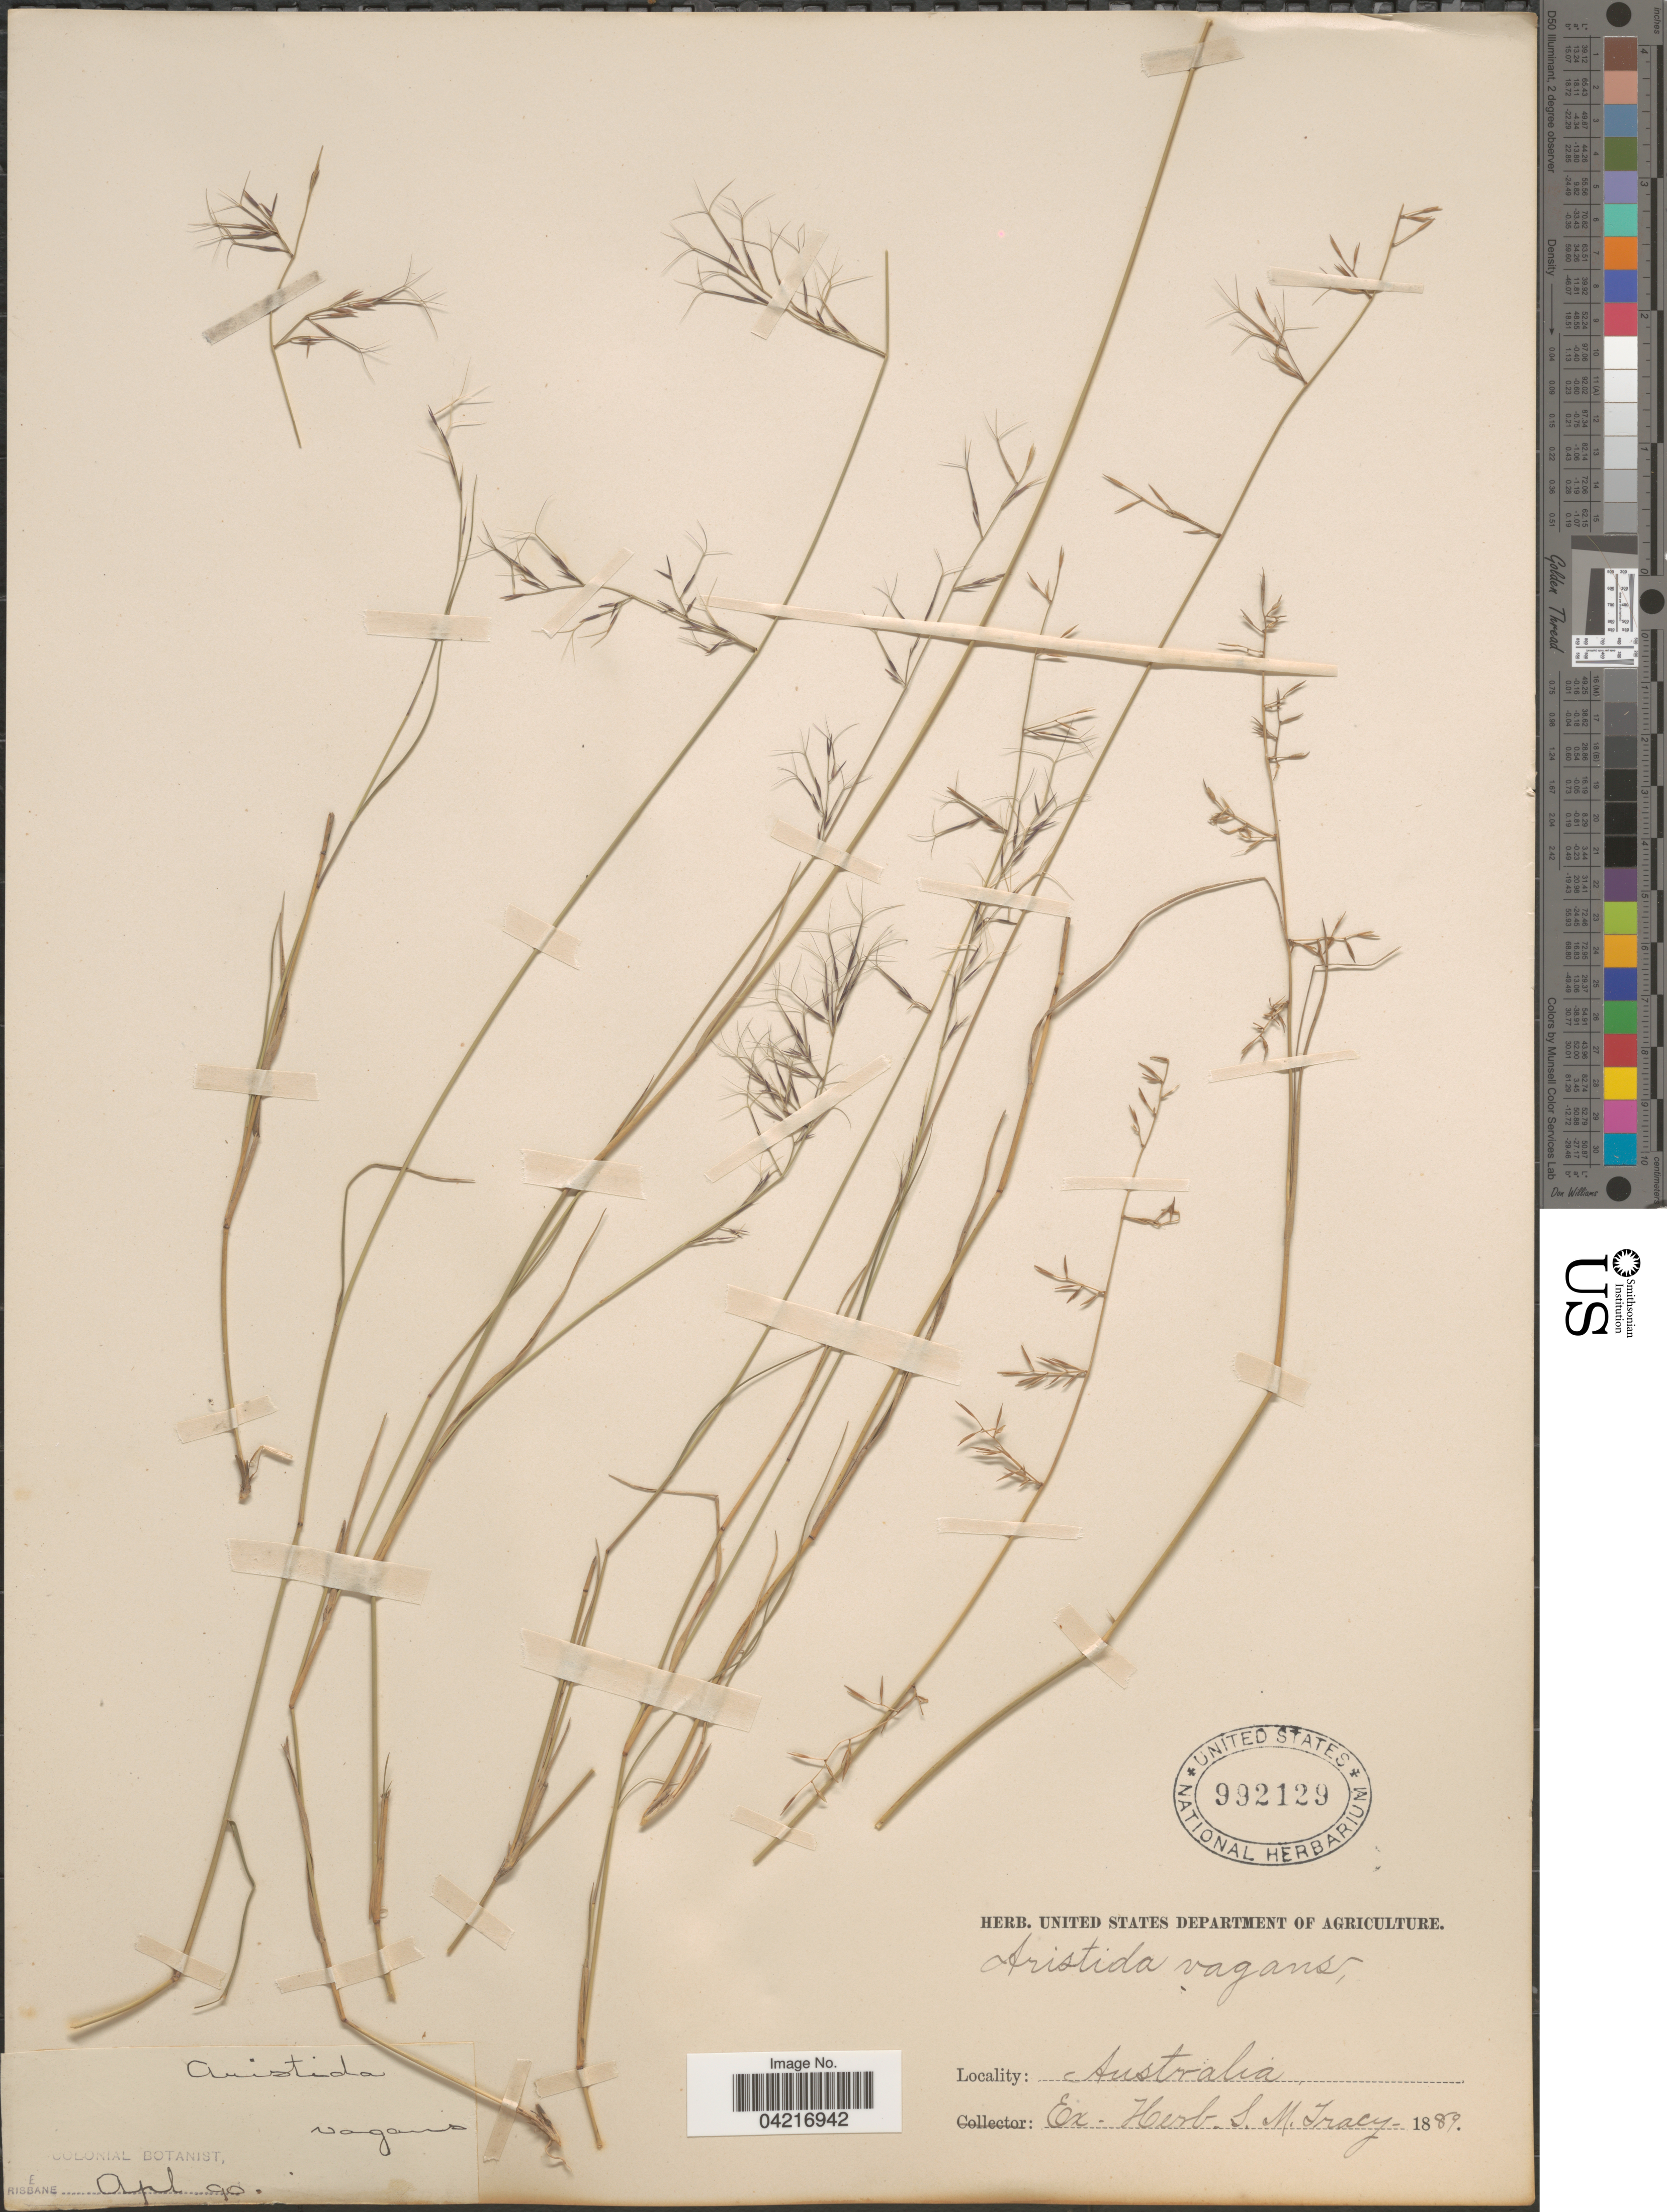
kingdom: Plantae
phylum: Tracheophyta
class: Liliopsida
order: Poales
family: Poaceae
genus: Aristida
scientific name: Aristida vagans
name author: Cav.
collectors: Ex herb. S. M. Tracy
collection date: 1889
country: Australia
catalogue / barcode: US 992129